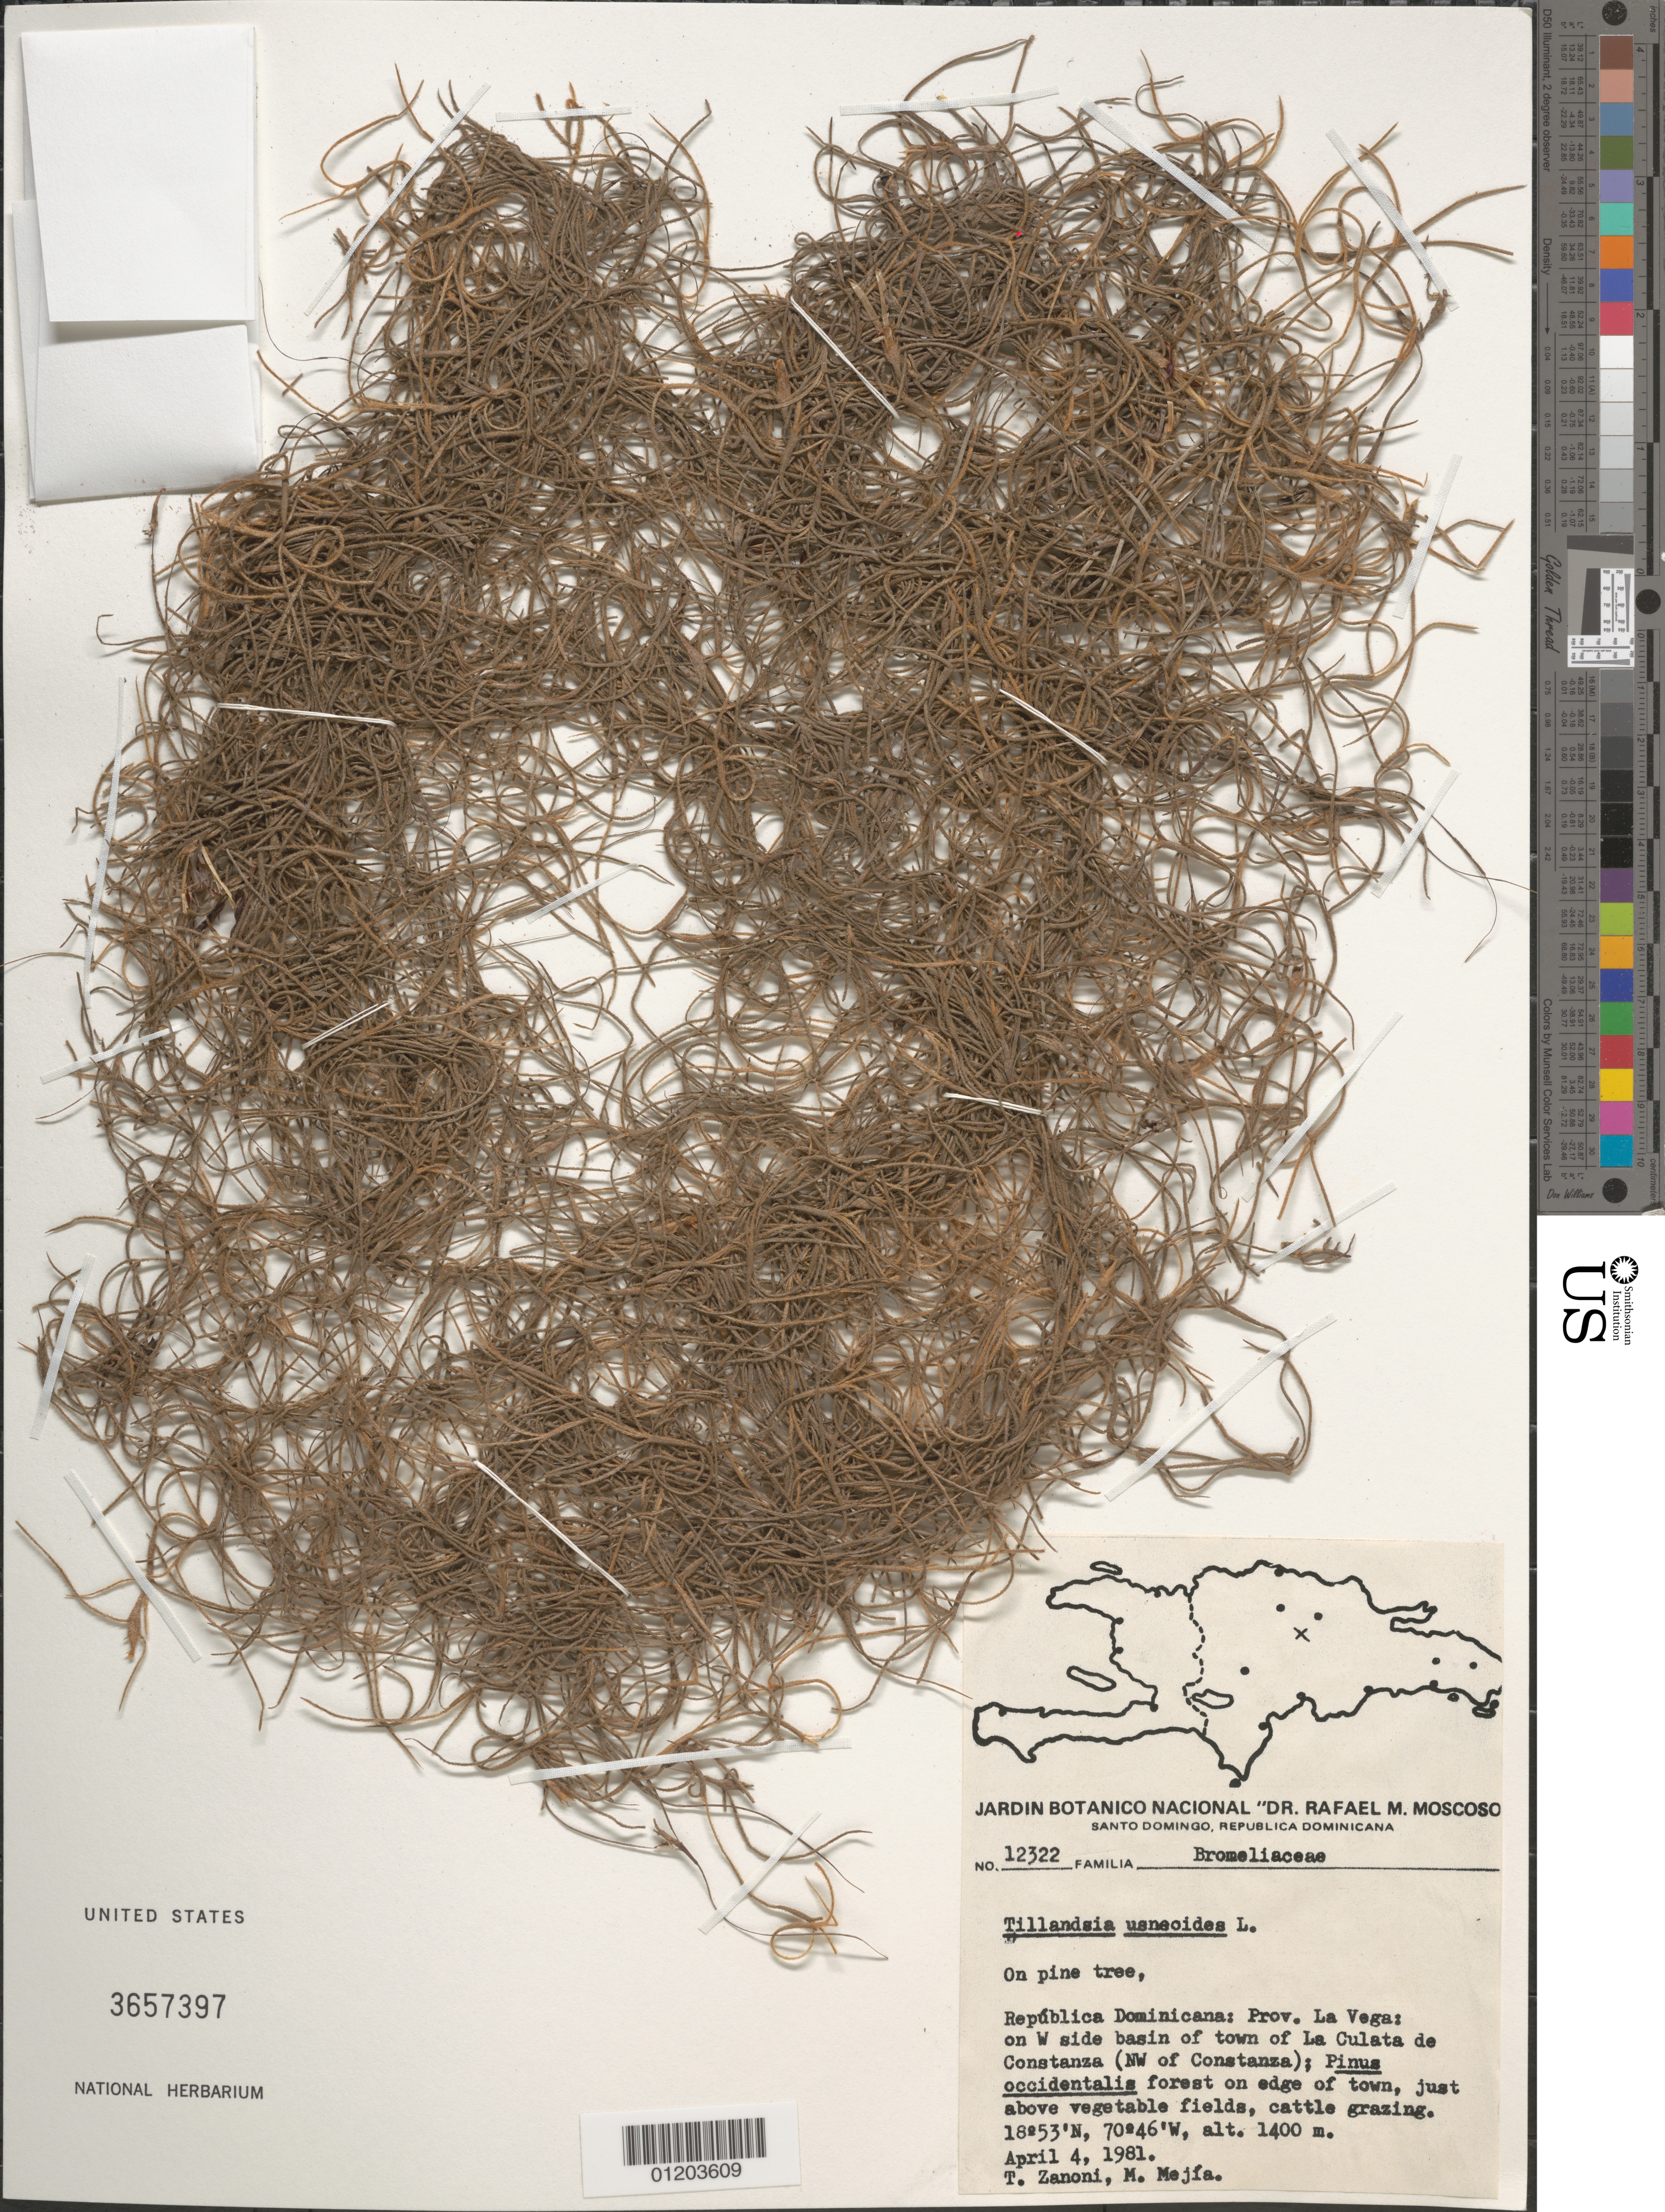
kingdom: Plantae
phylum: Tracheophyta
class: Liliopsida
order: Poales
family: Bromeliaceae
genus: Tillandsia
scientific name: Tillandsia usneoides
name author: (L.) L.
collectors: T. A. Zanoni & M. Mejia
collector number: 12322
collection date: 1981-04-04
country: Dominican Republic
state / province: La Vega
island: Hispaniola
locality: La Culata de Constanza, on W side basin of town (NW of Constanza).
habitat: Pinus occidentalis forest on edge of town, just above vegetable fields, cattle grazing.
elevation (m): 1400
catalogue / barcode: US 3657397